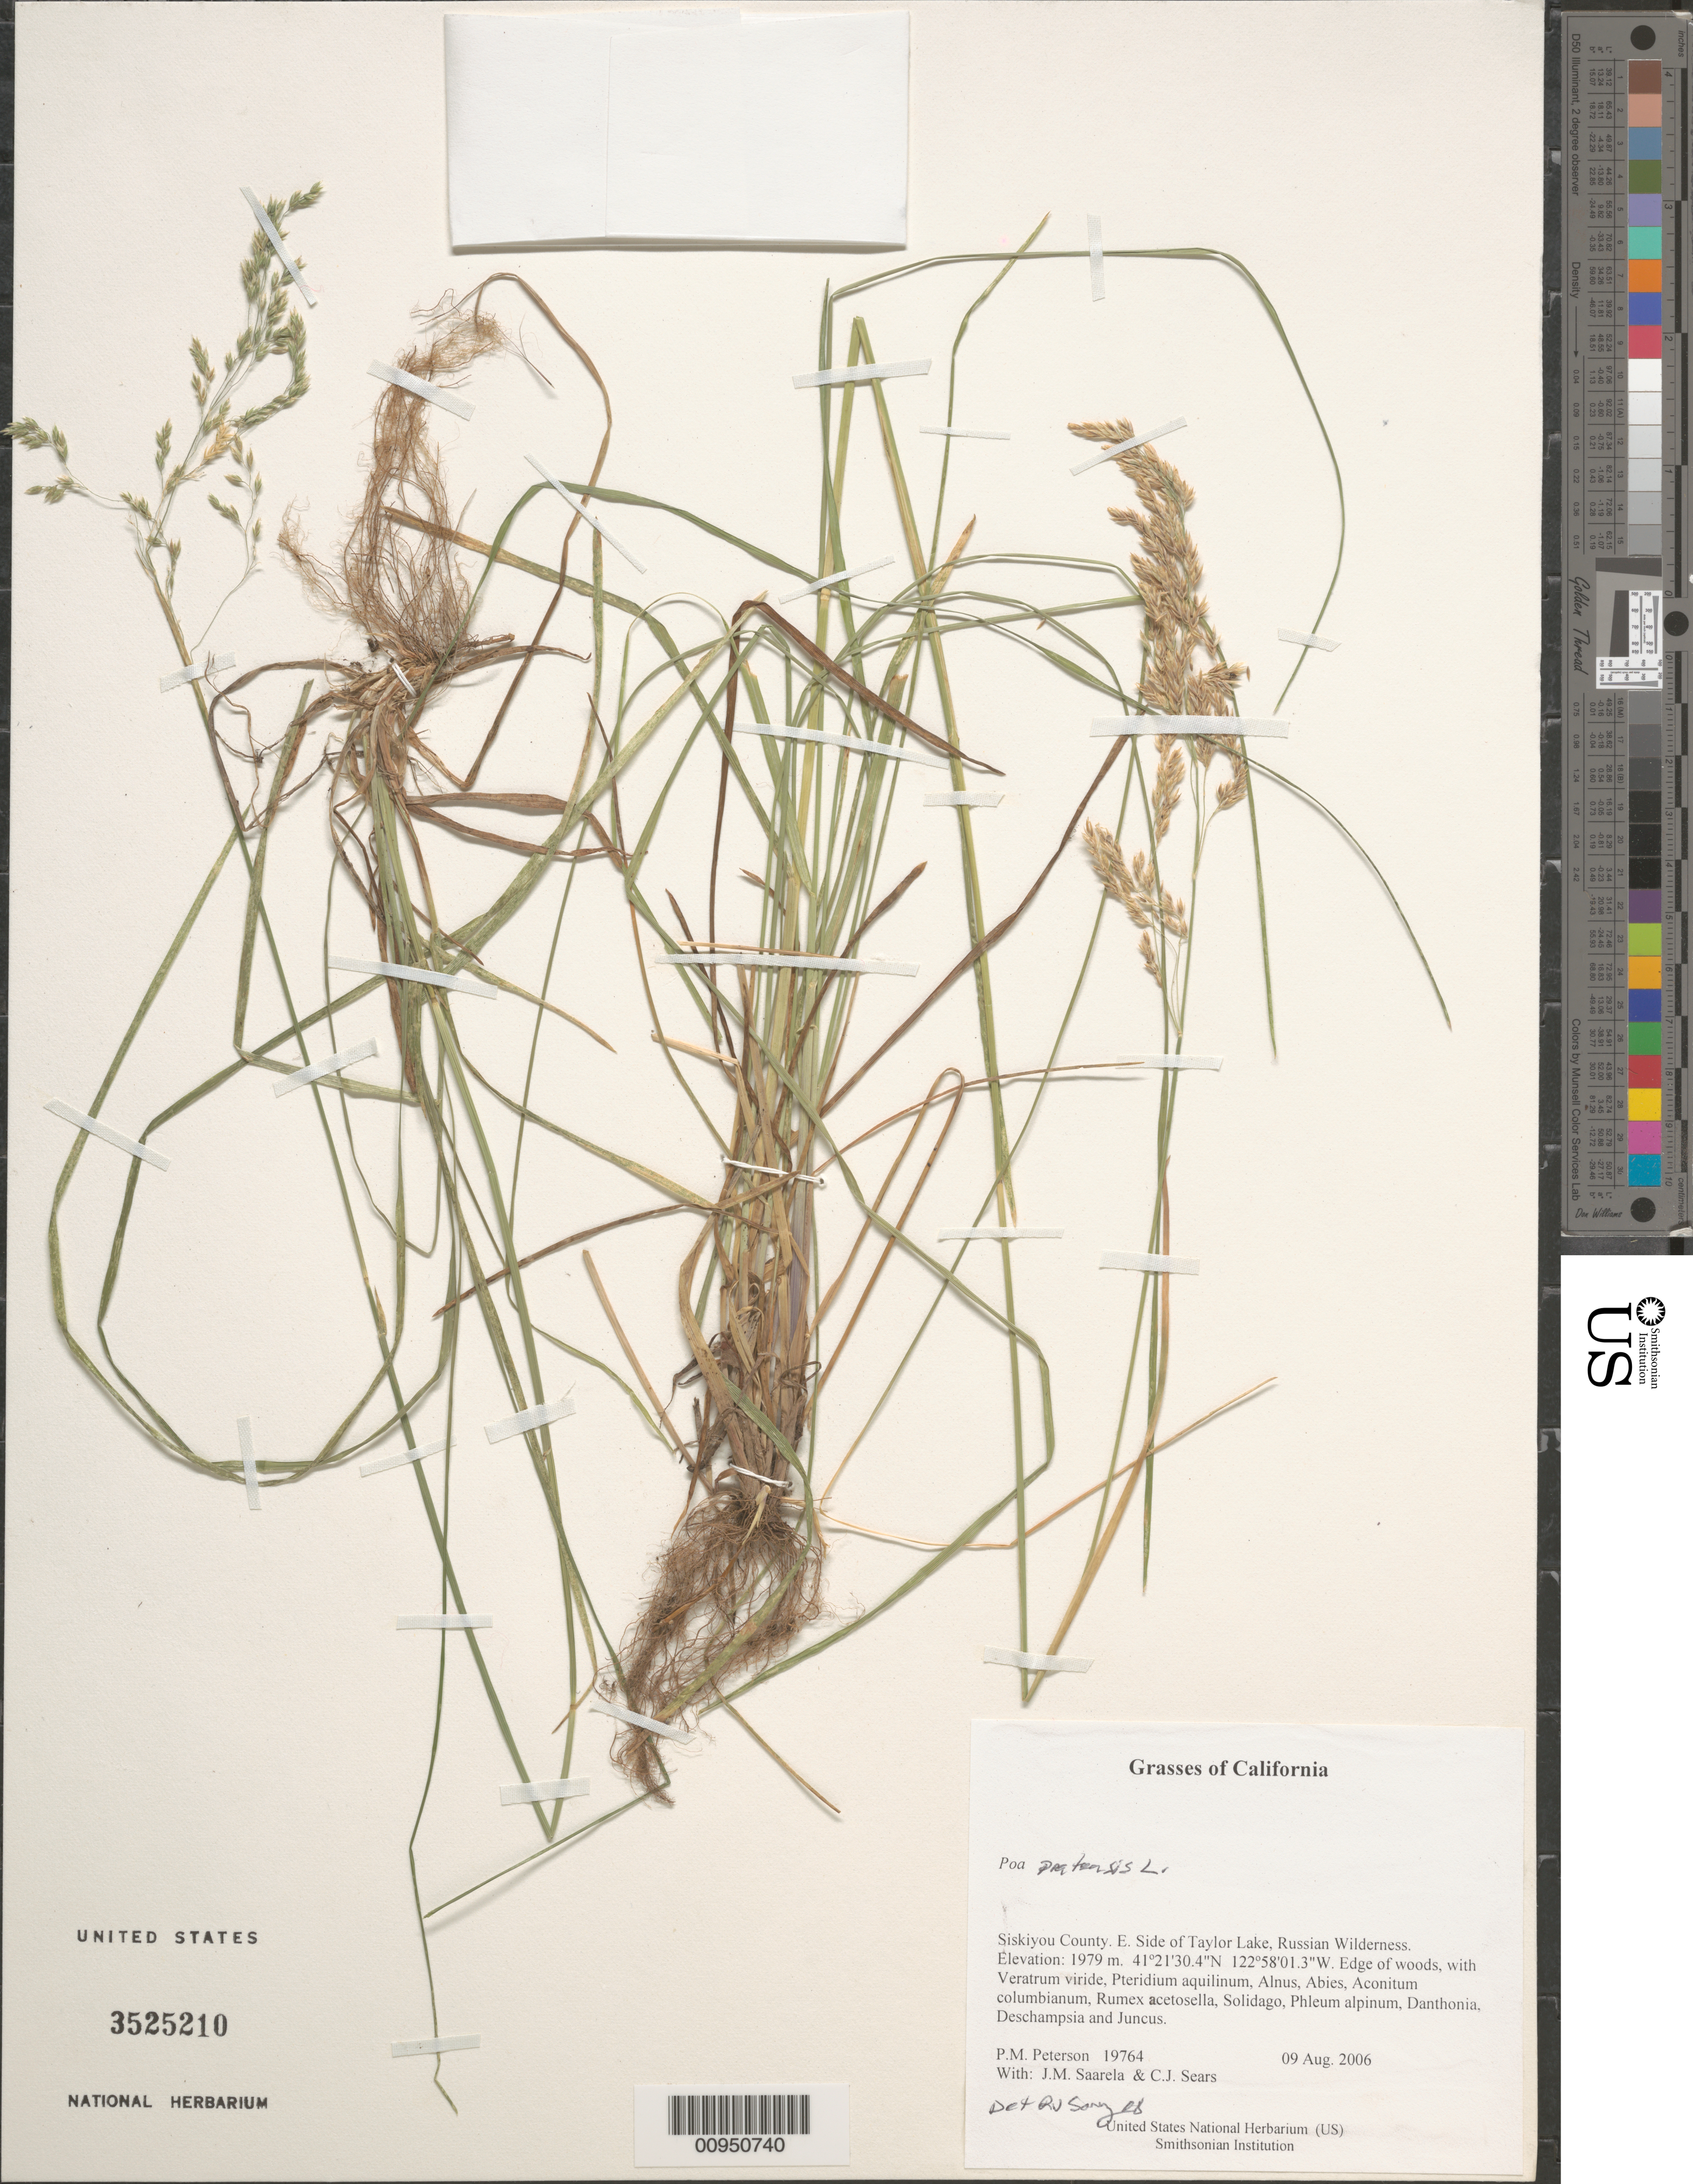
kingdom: Plantae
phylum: Tracheophyta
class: Liliopsida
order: Poales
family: Poaceae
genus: Poa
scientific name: Poa pratensis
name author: L.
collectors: P. M. Peterson, J. Saarela & C. Sears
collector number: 19764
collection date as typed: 09 Aug 2006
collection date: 2006-08-09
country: United States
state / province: California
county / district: Siskiyou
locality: E. Side of Taylor Lake, Russian Wilderness.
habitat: Edge of woods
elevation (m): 1979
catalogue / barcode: US 3525210